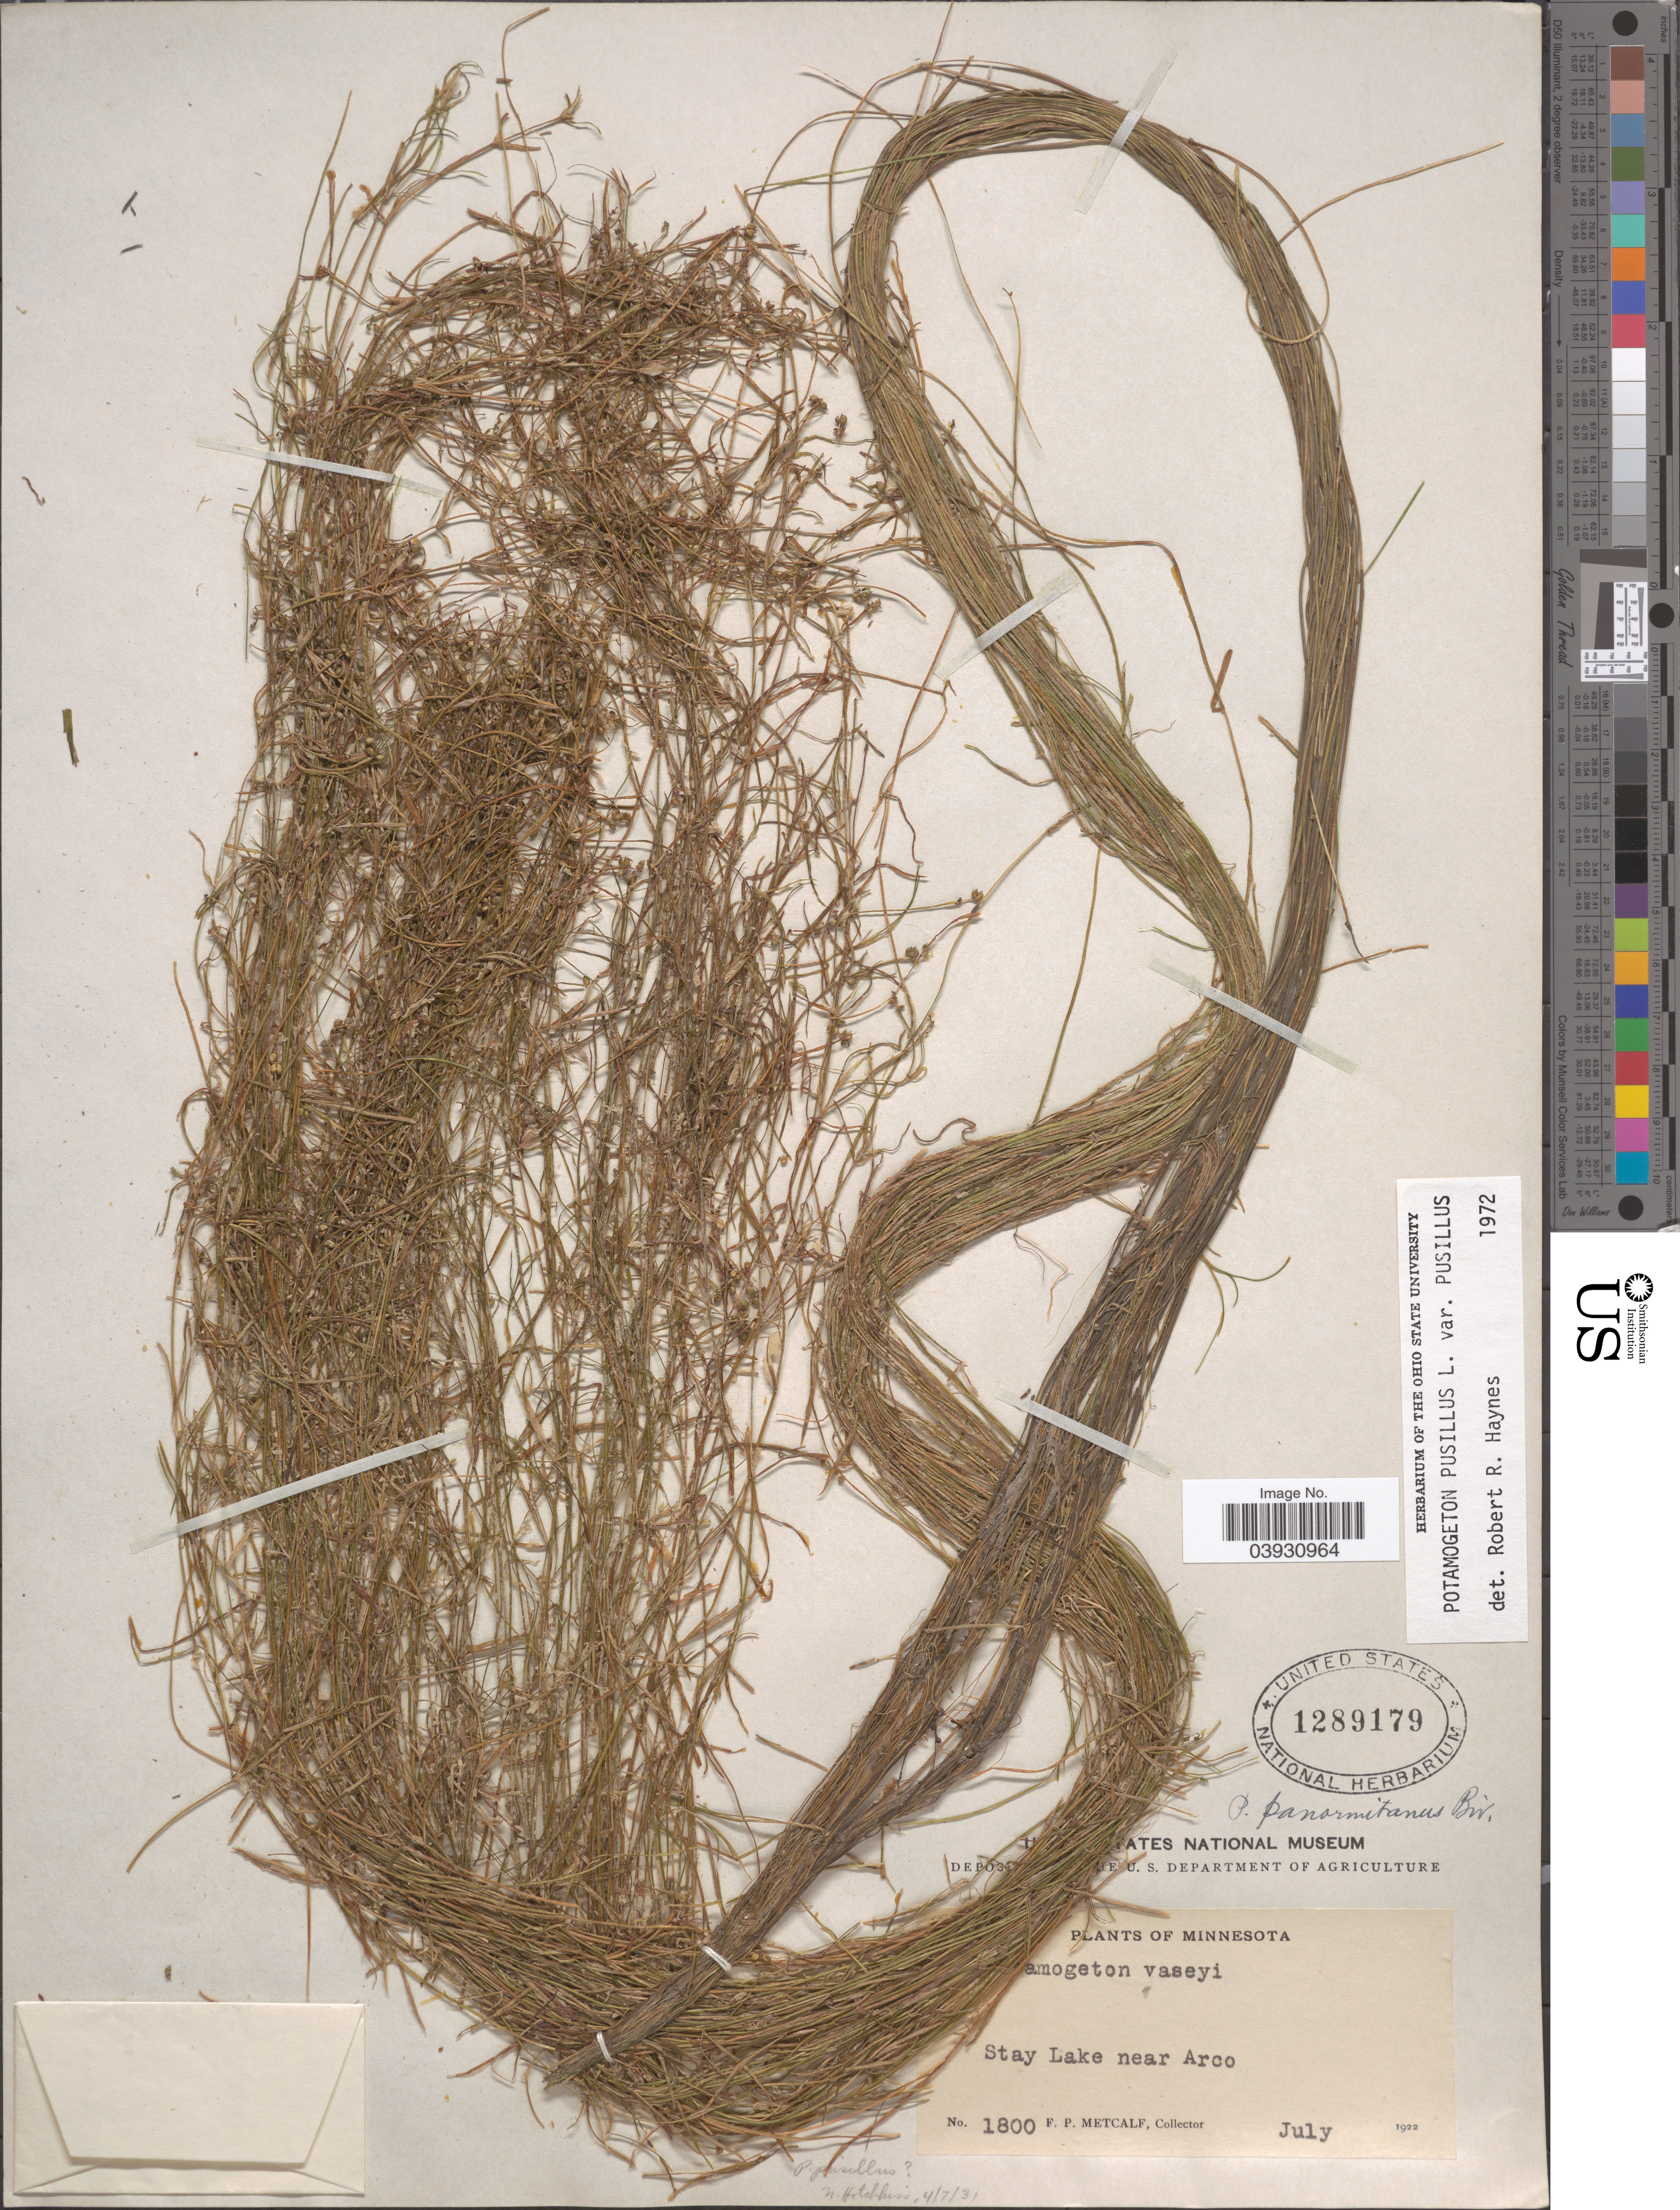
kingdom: Plantae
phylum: Tracheophyta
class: Liliopsida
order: Alismatales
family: Potamogetonaceae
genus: Potamogeton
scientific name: Potamogeton pusillus var. pusillus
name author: L.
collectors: F. Metcalf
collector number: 1800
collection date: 1922-07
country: United States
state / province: Minnesota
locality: Stay Lake, near Arco.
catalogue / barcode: US 1289179